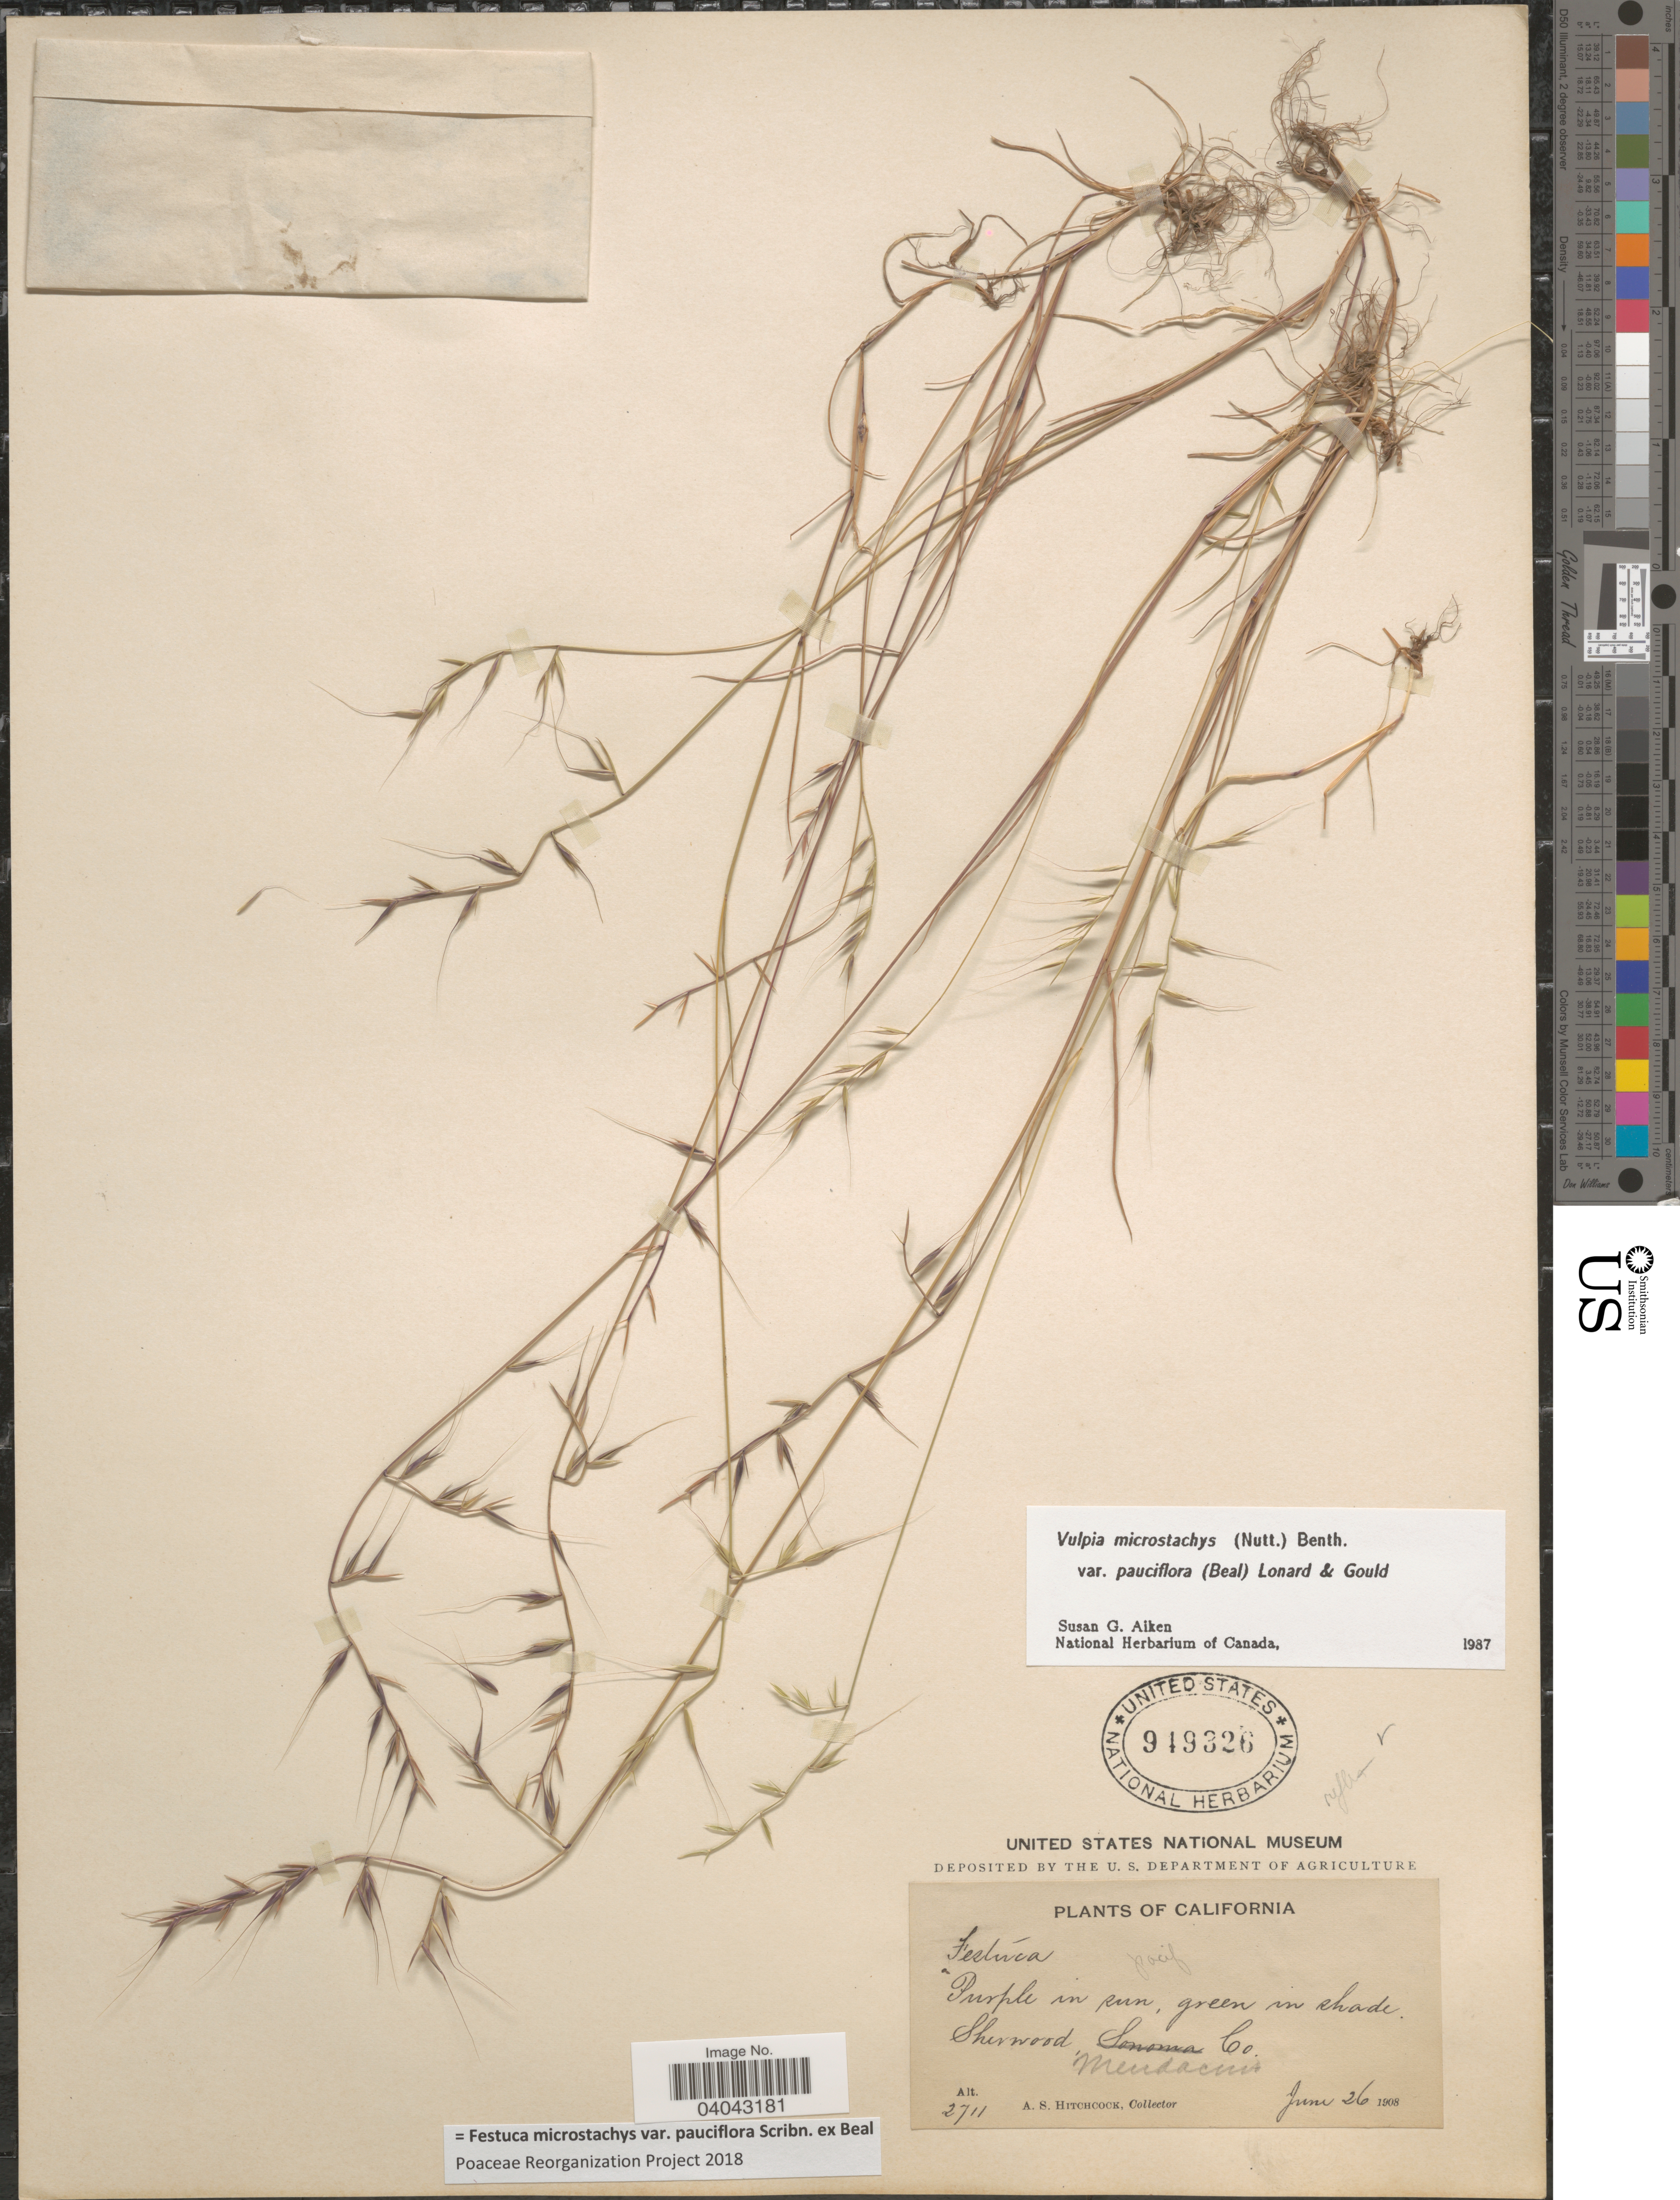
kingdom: Plantae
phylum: Tracheophyta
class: Liliopsida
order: Poales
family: Poaceae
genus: Festuca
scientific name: Festuca microstachys var. pauciflora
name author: Scribn. ex W.J. Beal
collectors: A. S. Hitchcock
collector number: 2711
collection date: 1908-05-26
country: United States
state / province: California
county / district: Mendocino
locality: Sherwood, Mendocino Co.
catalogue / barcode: US 949326